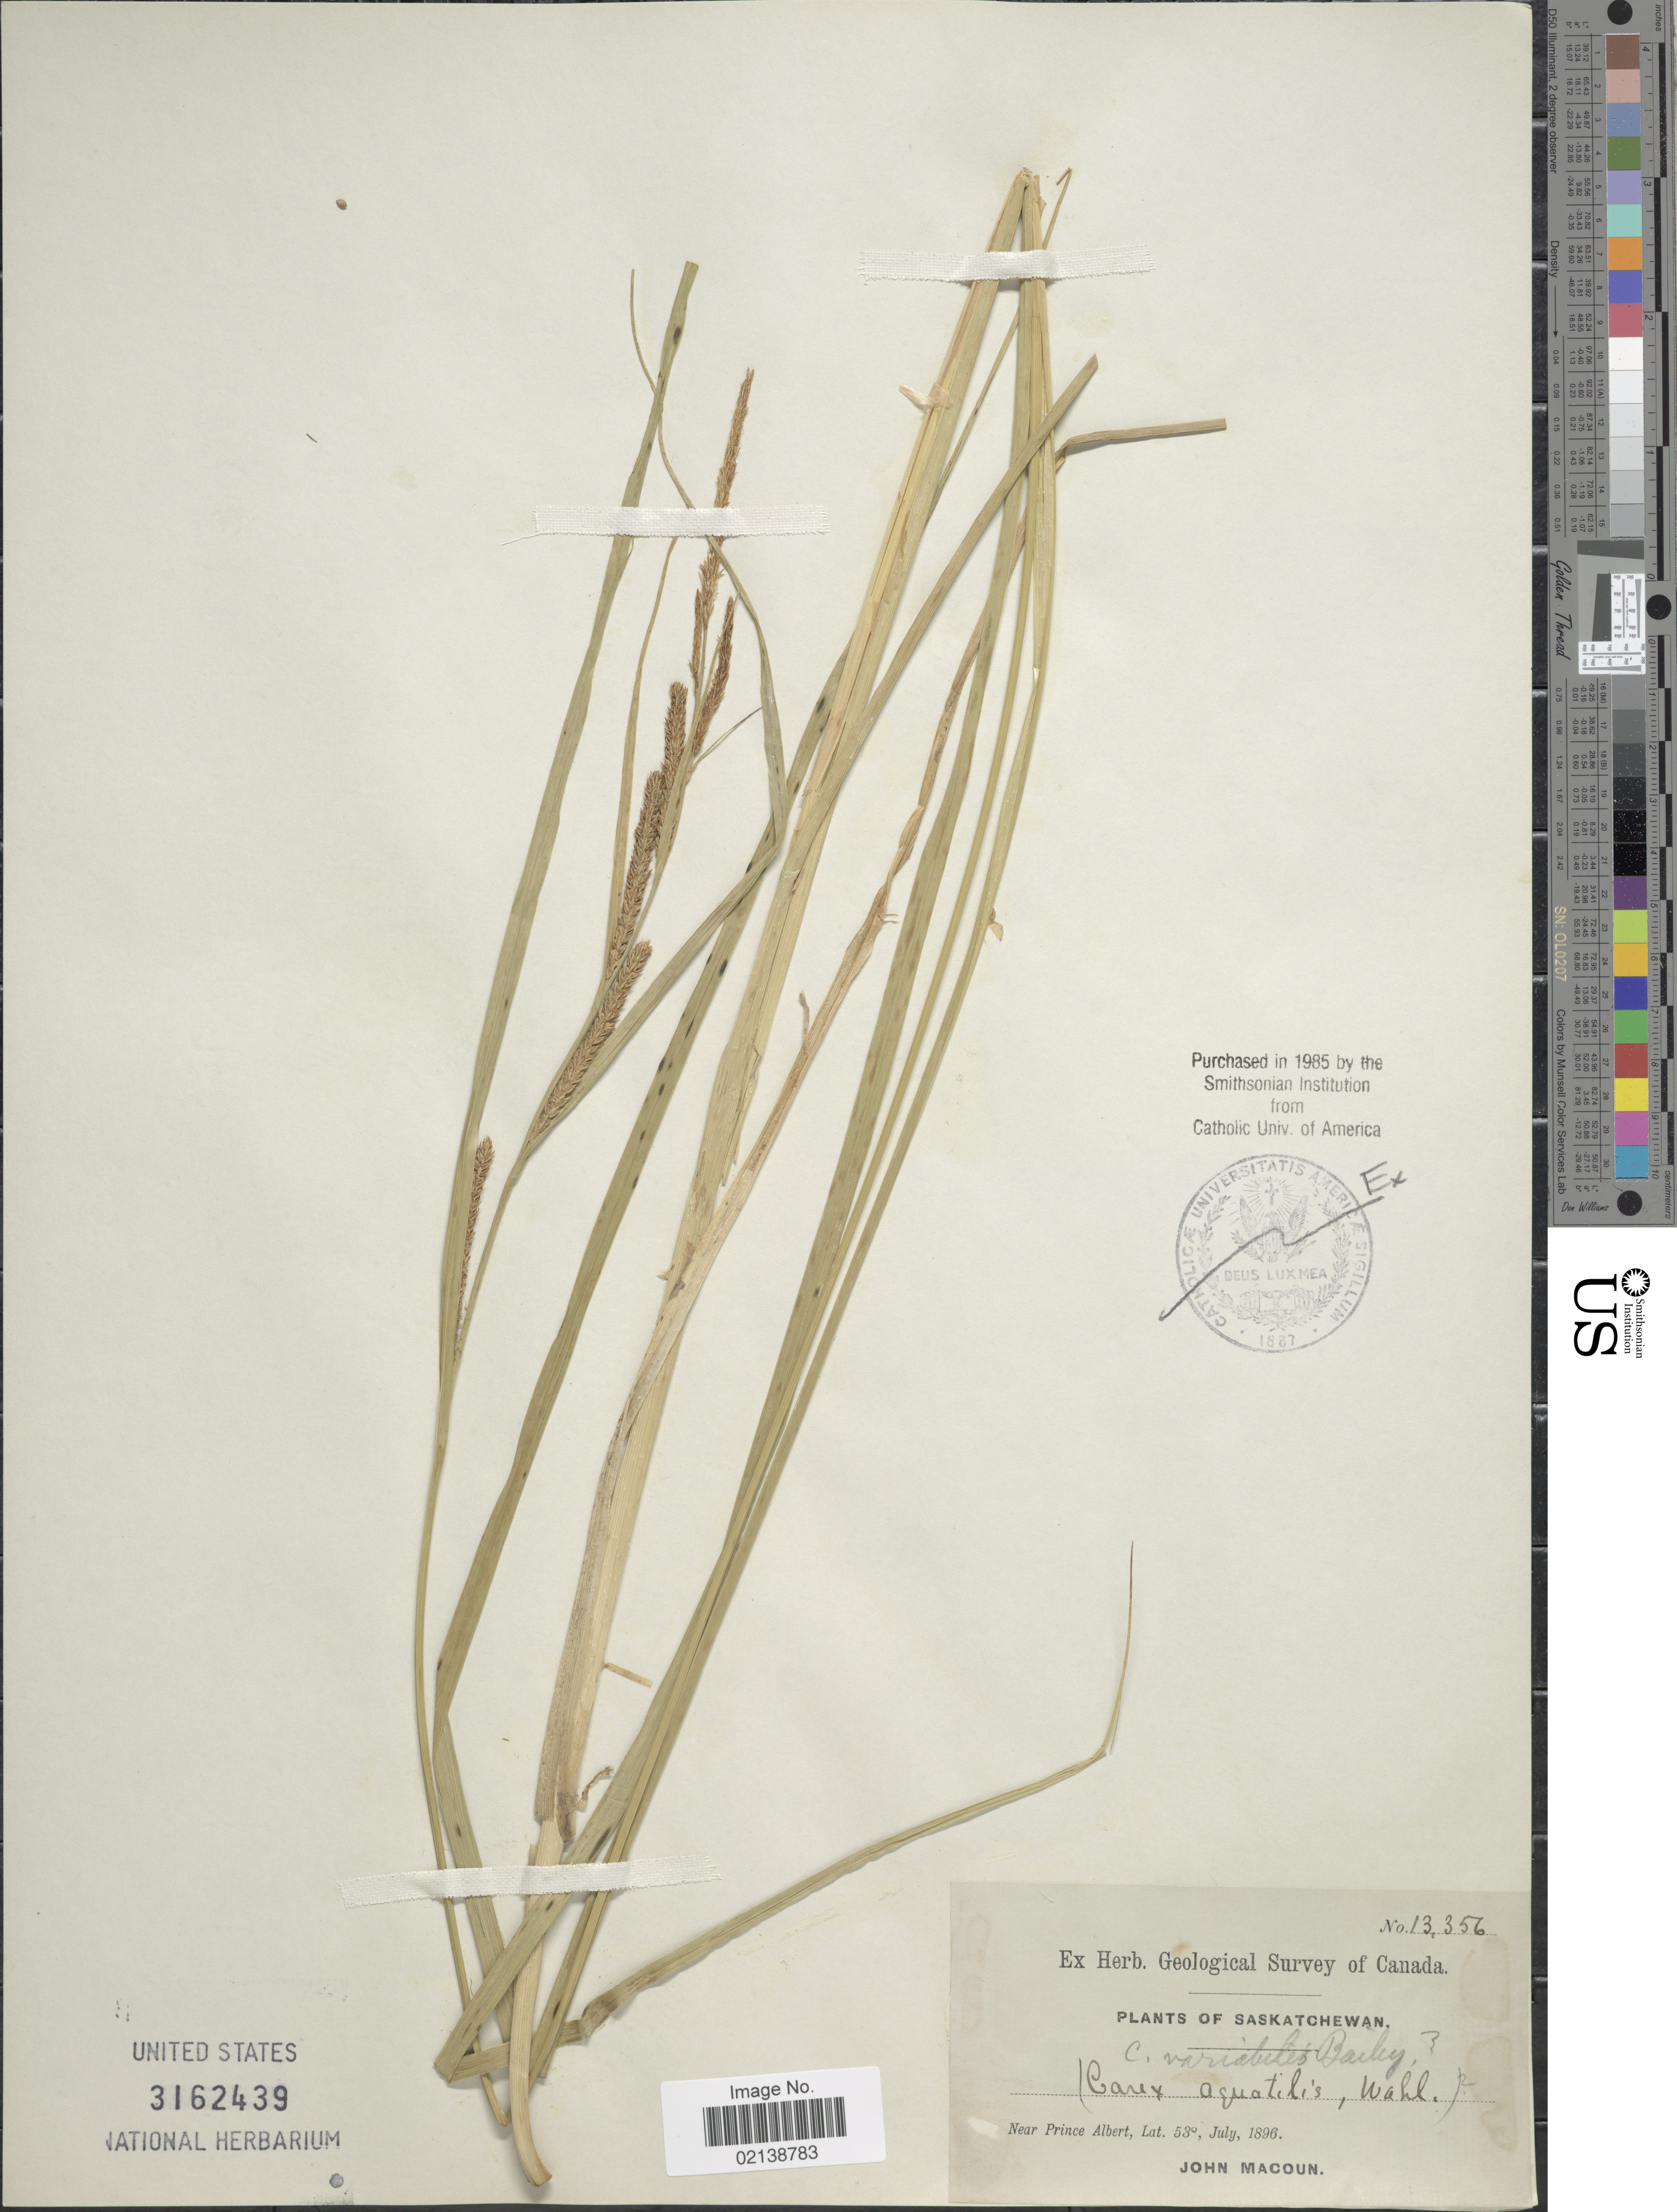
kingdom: Plantae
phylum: Tracheophyta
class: Liliopsida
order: Poales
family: Cyperaceae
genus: Carex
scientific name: Carex aquatilis var. aquatilis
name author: Wahlenb.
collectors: J. Macoun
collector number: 13356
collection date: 1896-07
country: Canada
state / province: Saskatchewan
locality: Near Prince Albert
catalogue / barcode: US 3162439